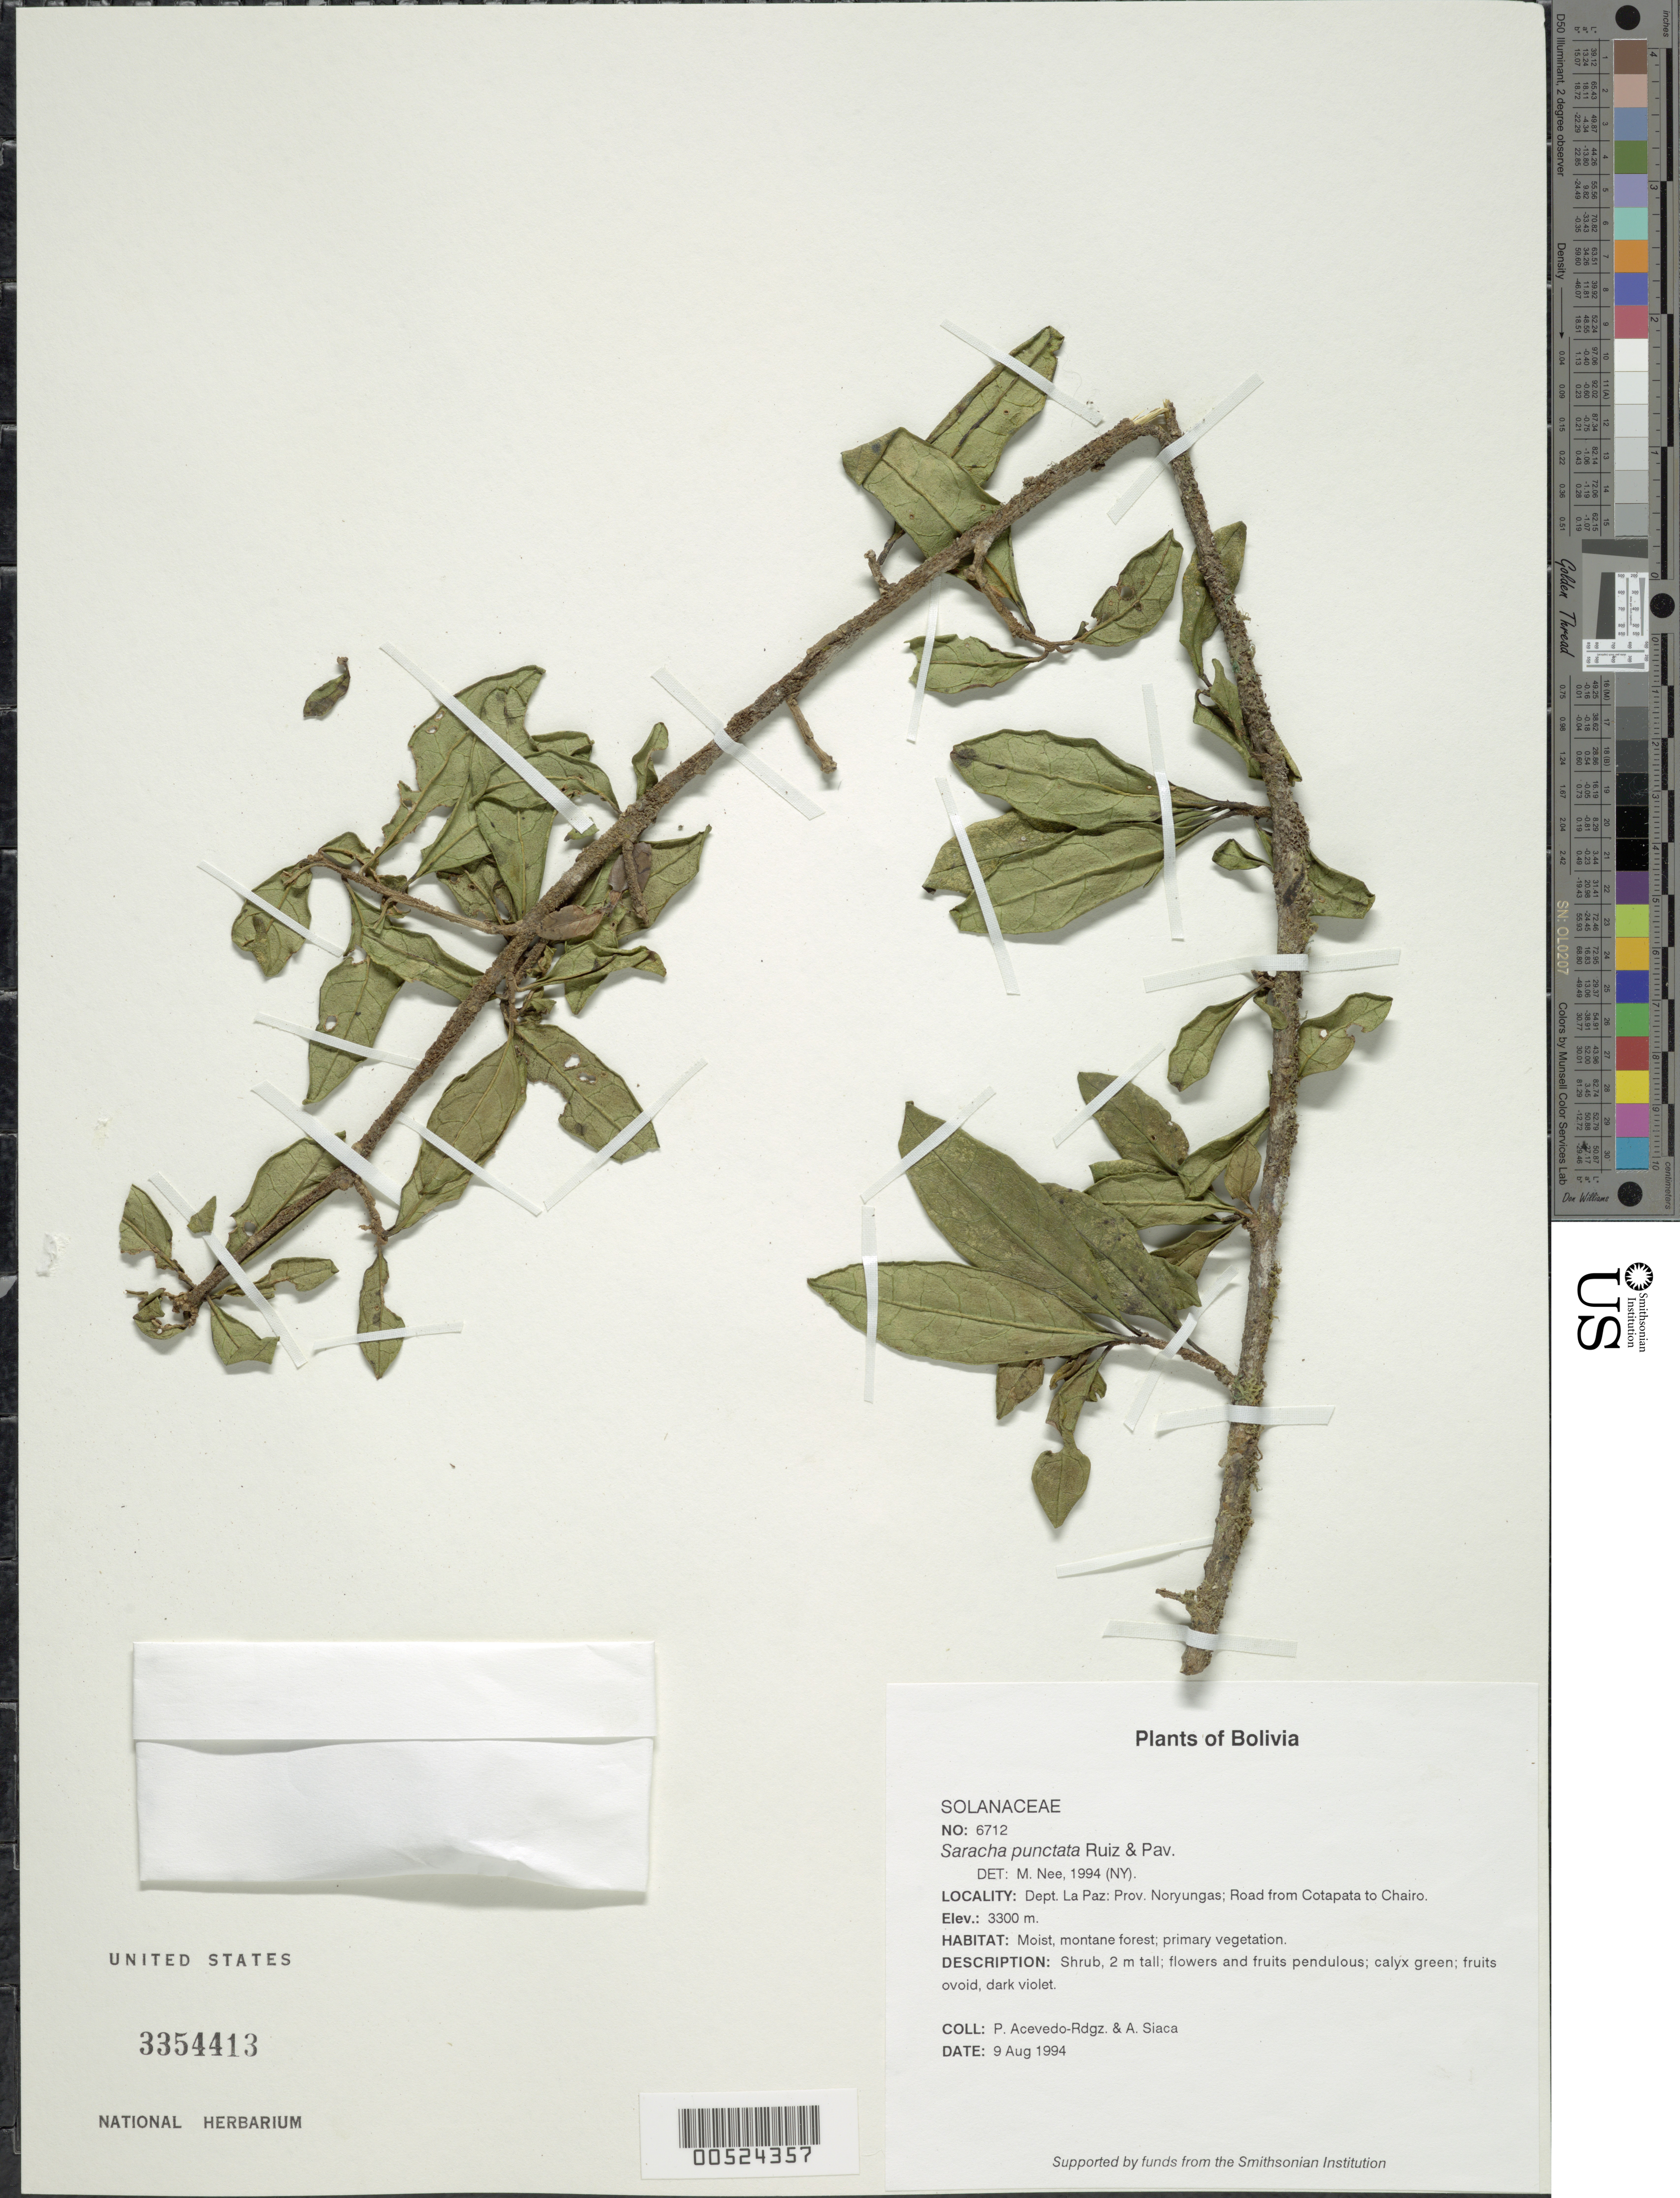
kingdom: Plantae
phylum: Tracheophyta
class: Magnoliopsida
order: Solanales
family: Solanaceae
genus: Saracha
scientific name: Saracha punctata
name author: Ruiz & Pav.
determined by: Nee, Michael H.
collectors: P. Acevedo-Rodr. & A. Siaca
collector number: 6712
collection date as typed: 09 Aug 1994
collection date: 1994-08-09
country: Bolivia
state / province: La Paz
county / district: Noryungas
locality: Depart. La Paz; Prov. Noryungas. Road from Cotapata to Chairo.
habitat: Moist, montane forest; primary vegetation.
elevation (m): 3300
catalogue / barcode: US 3354413